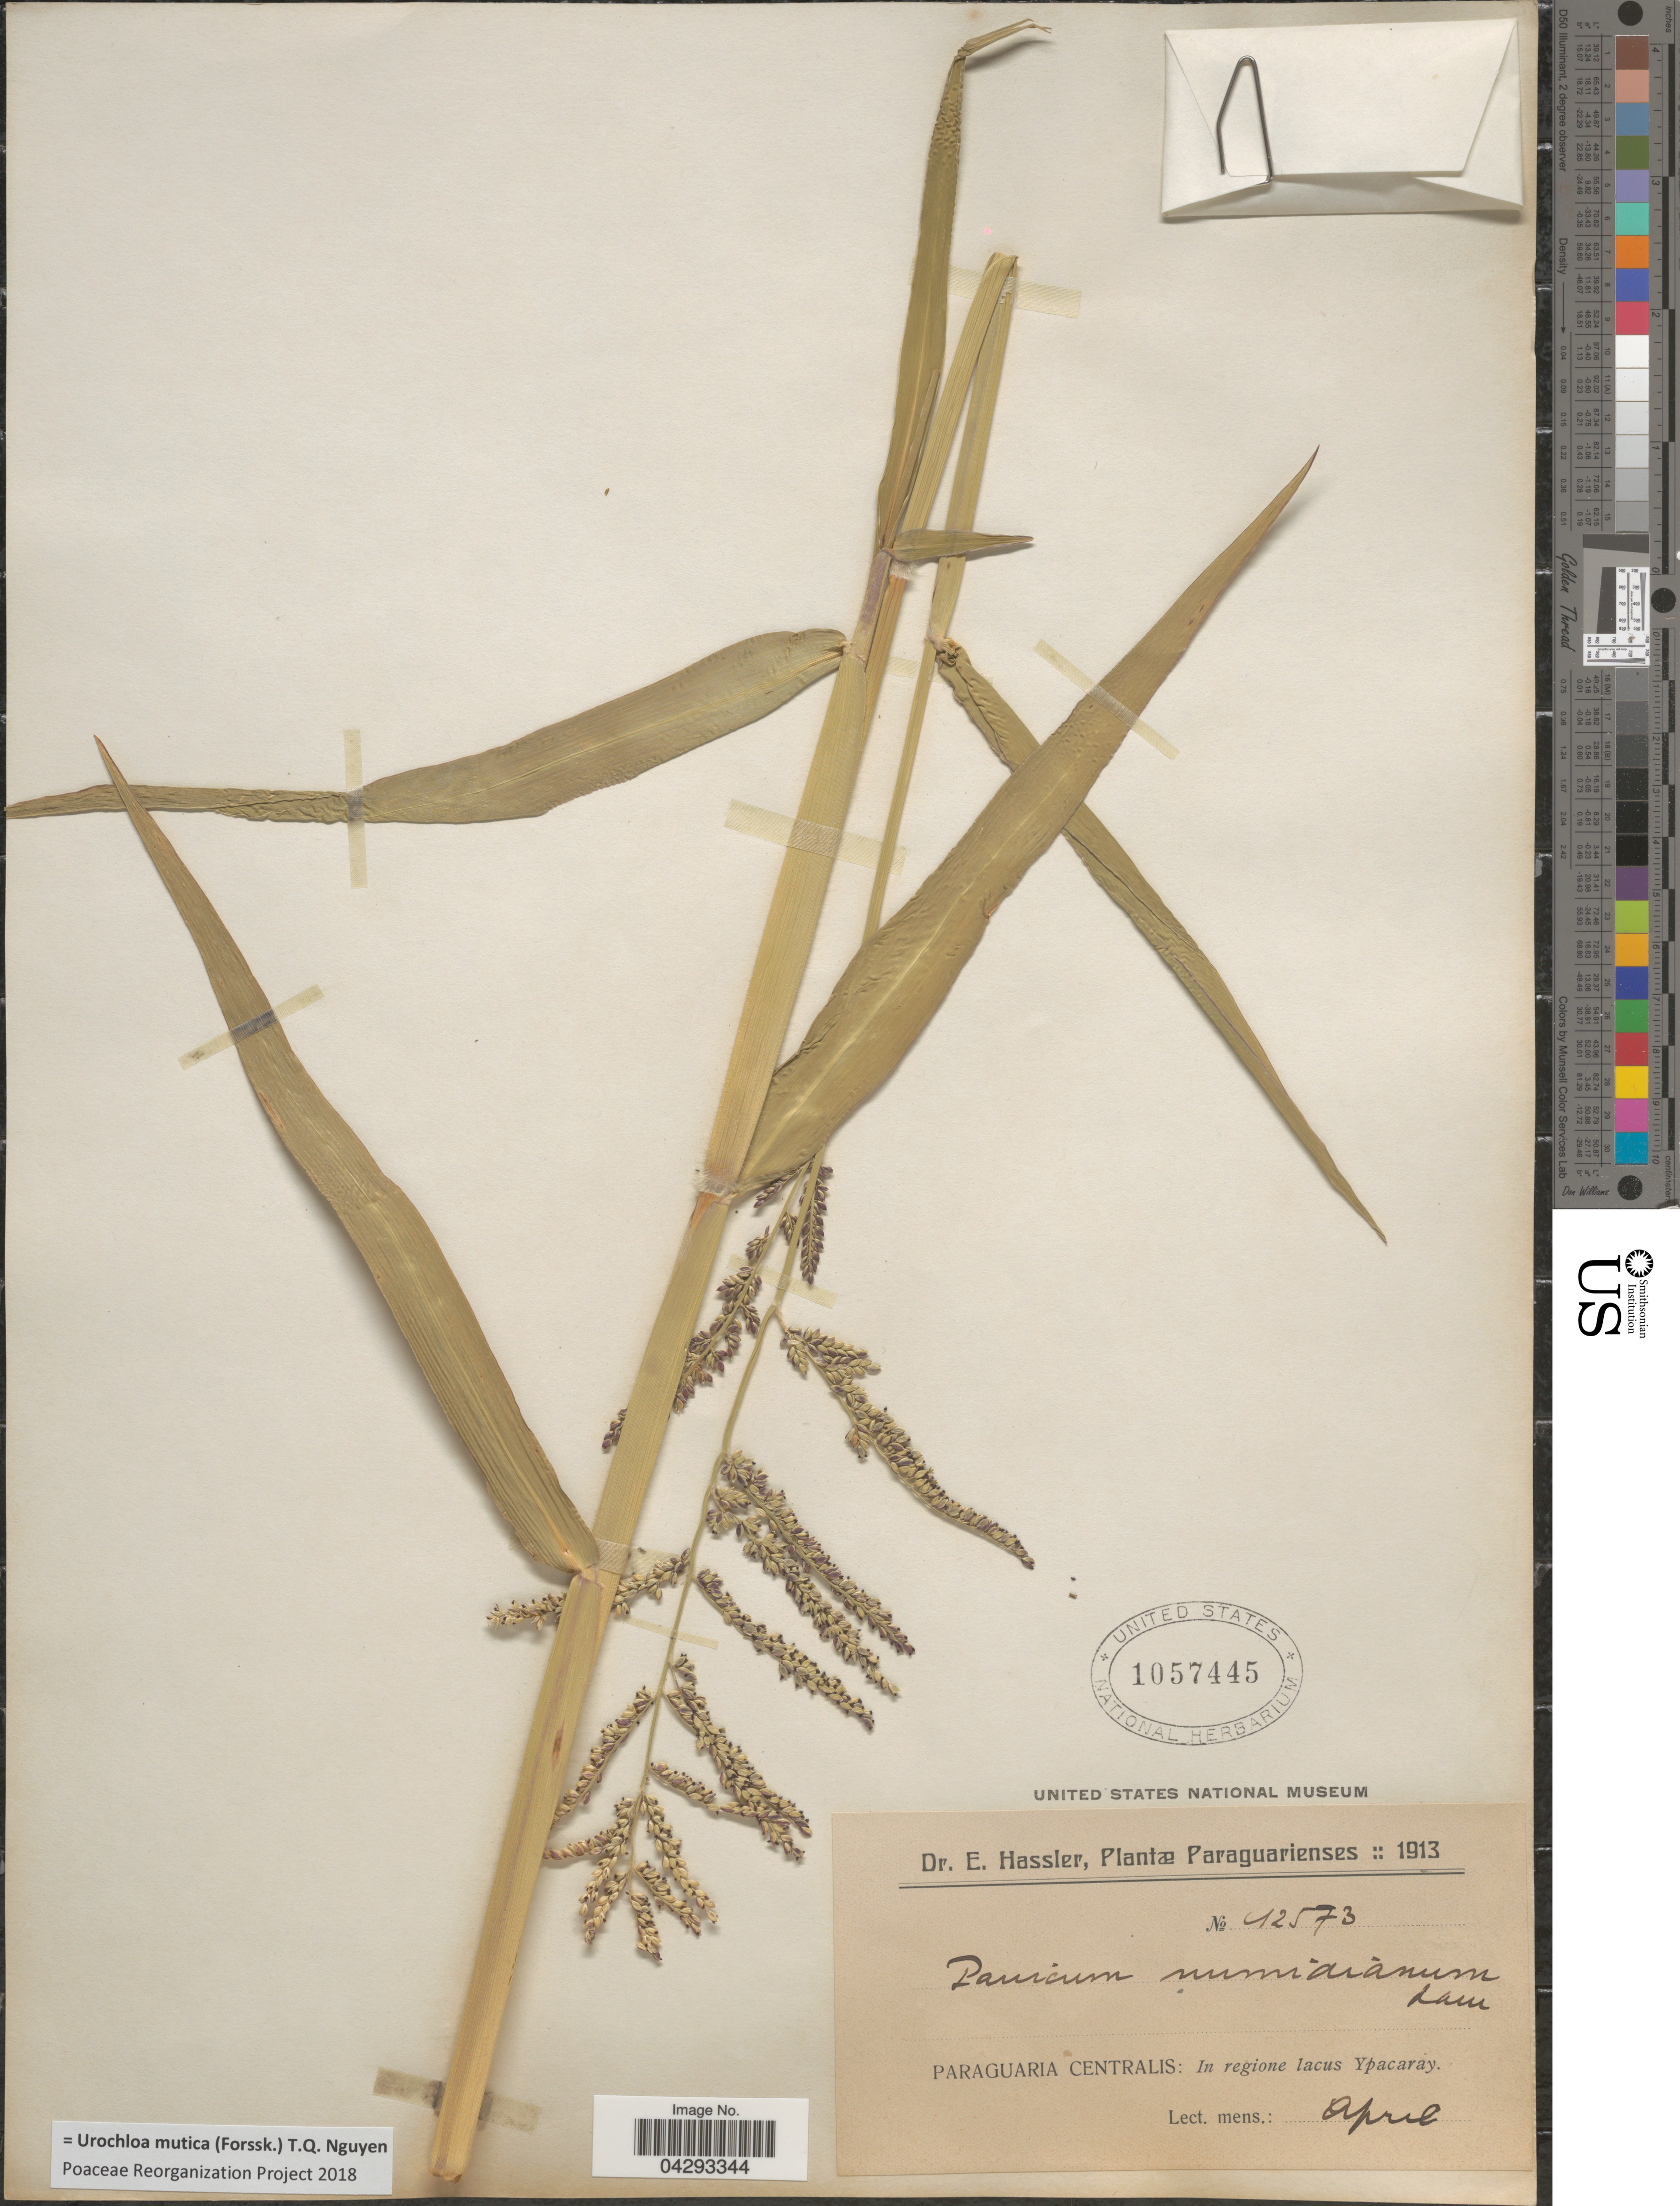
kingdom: Plantae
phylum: Tracheophyta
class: Liliopsida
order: Poales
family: Poaceae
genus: Urochloa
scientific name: Urochloa mutica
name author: (Forssk.) T.Q. Nguyen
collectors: E. Hassler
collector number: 12573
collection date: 1913-04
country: Paraguay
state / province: Paraguari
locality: Paraguaria Centralis: In regione lacus Ypacaray.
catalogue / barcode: US 1057445